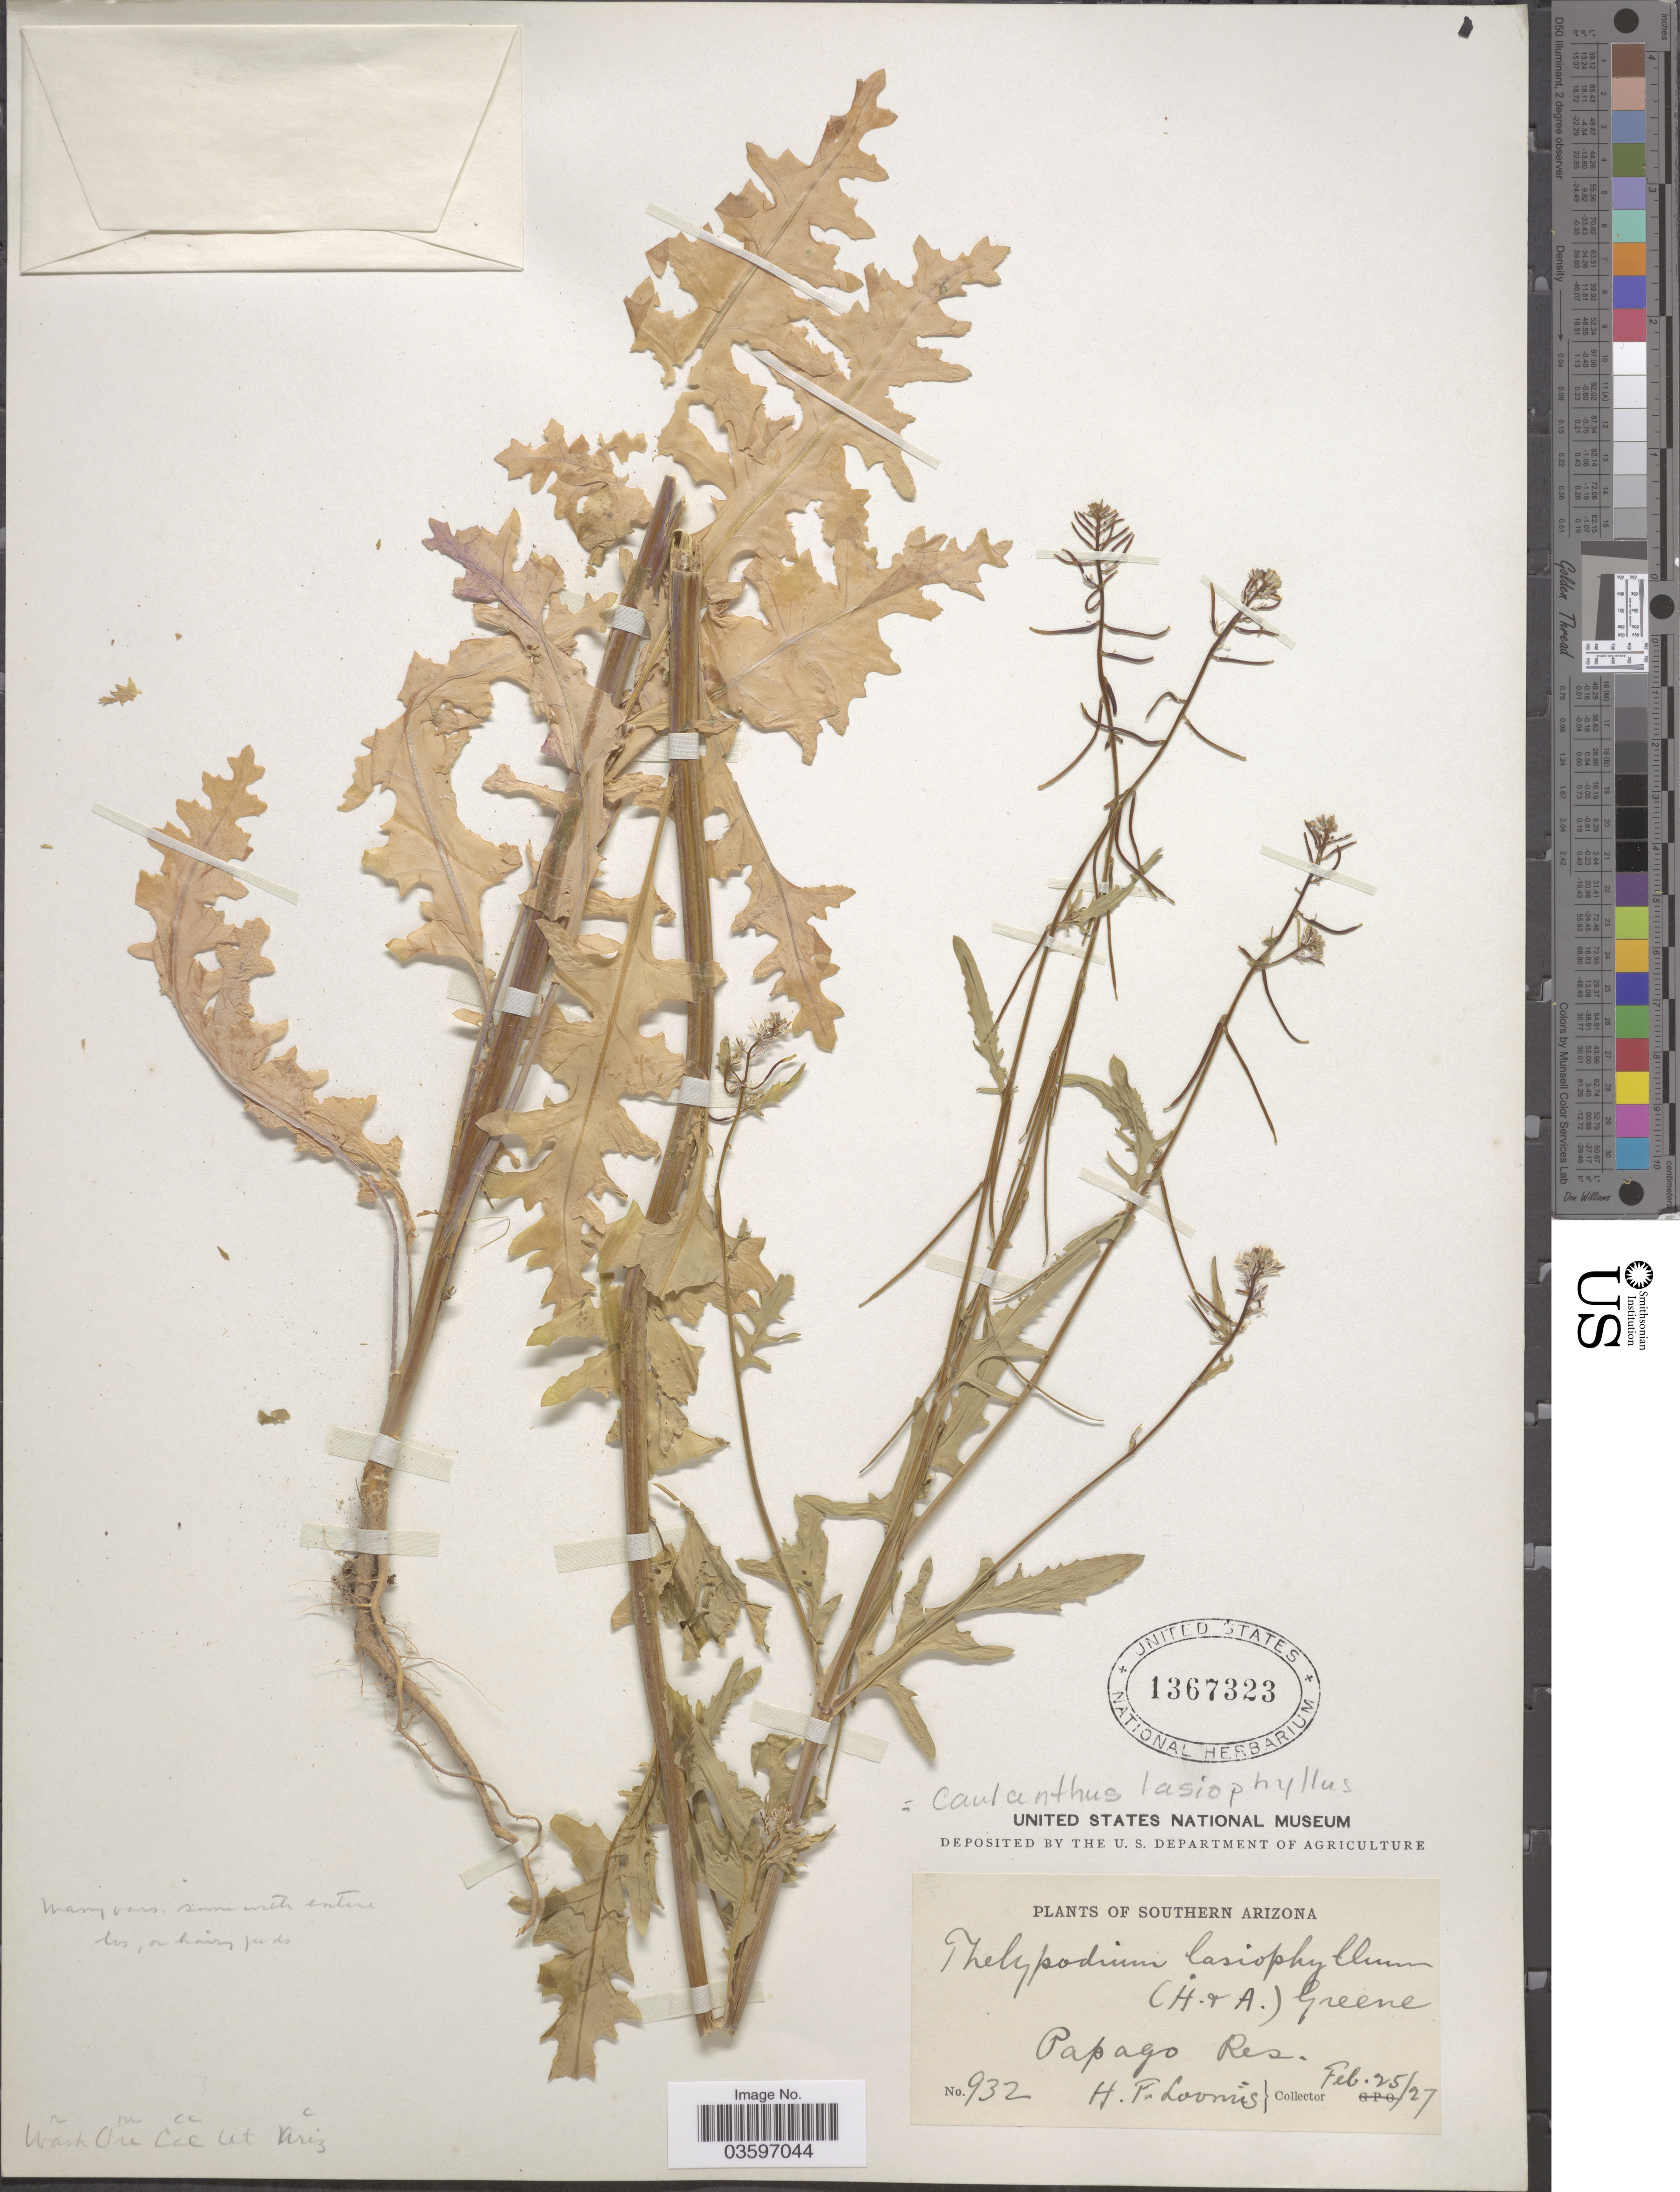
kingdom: Plantae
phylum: Tracheophyta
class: Magnoliopsida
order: Brassicales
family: Brassicaceae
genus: Caulanthus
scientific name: Caulanthus lasiophyllus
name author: (Hook. & Arn.) Payson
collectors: H. F. Loomis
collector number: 932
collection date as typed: Transcribed d/m/y: 25/2/27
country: United States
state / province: Arizona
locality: Southern Arizona. Papago Res.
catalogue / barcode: US 1367323